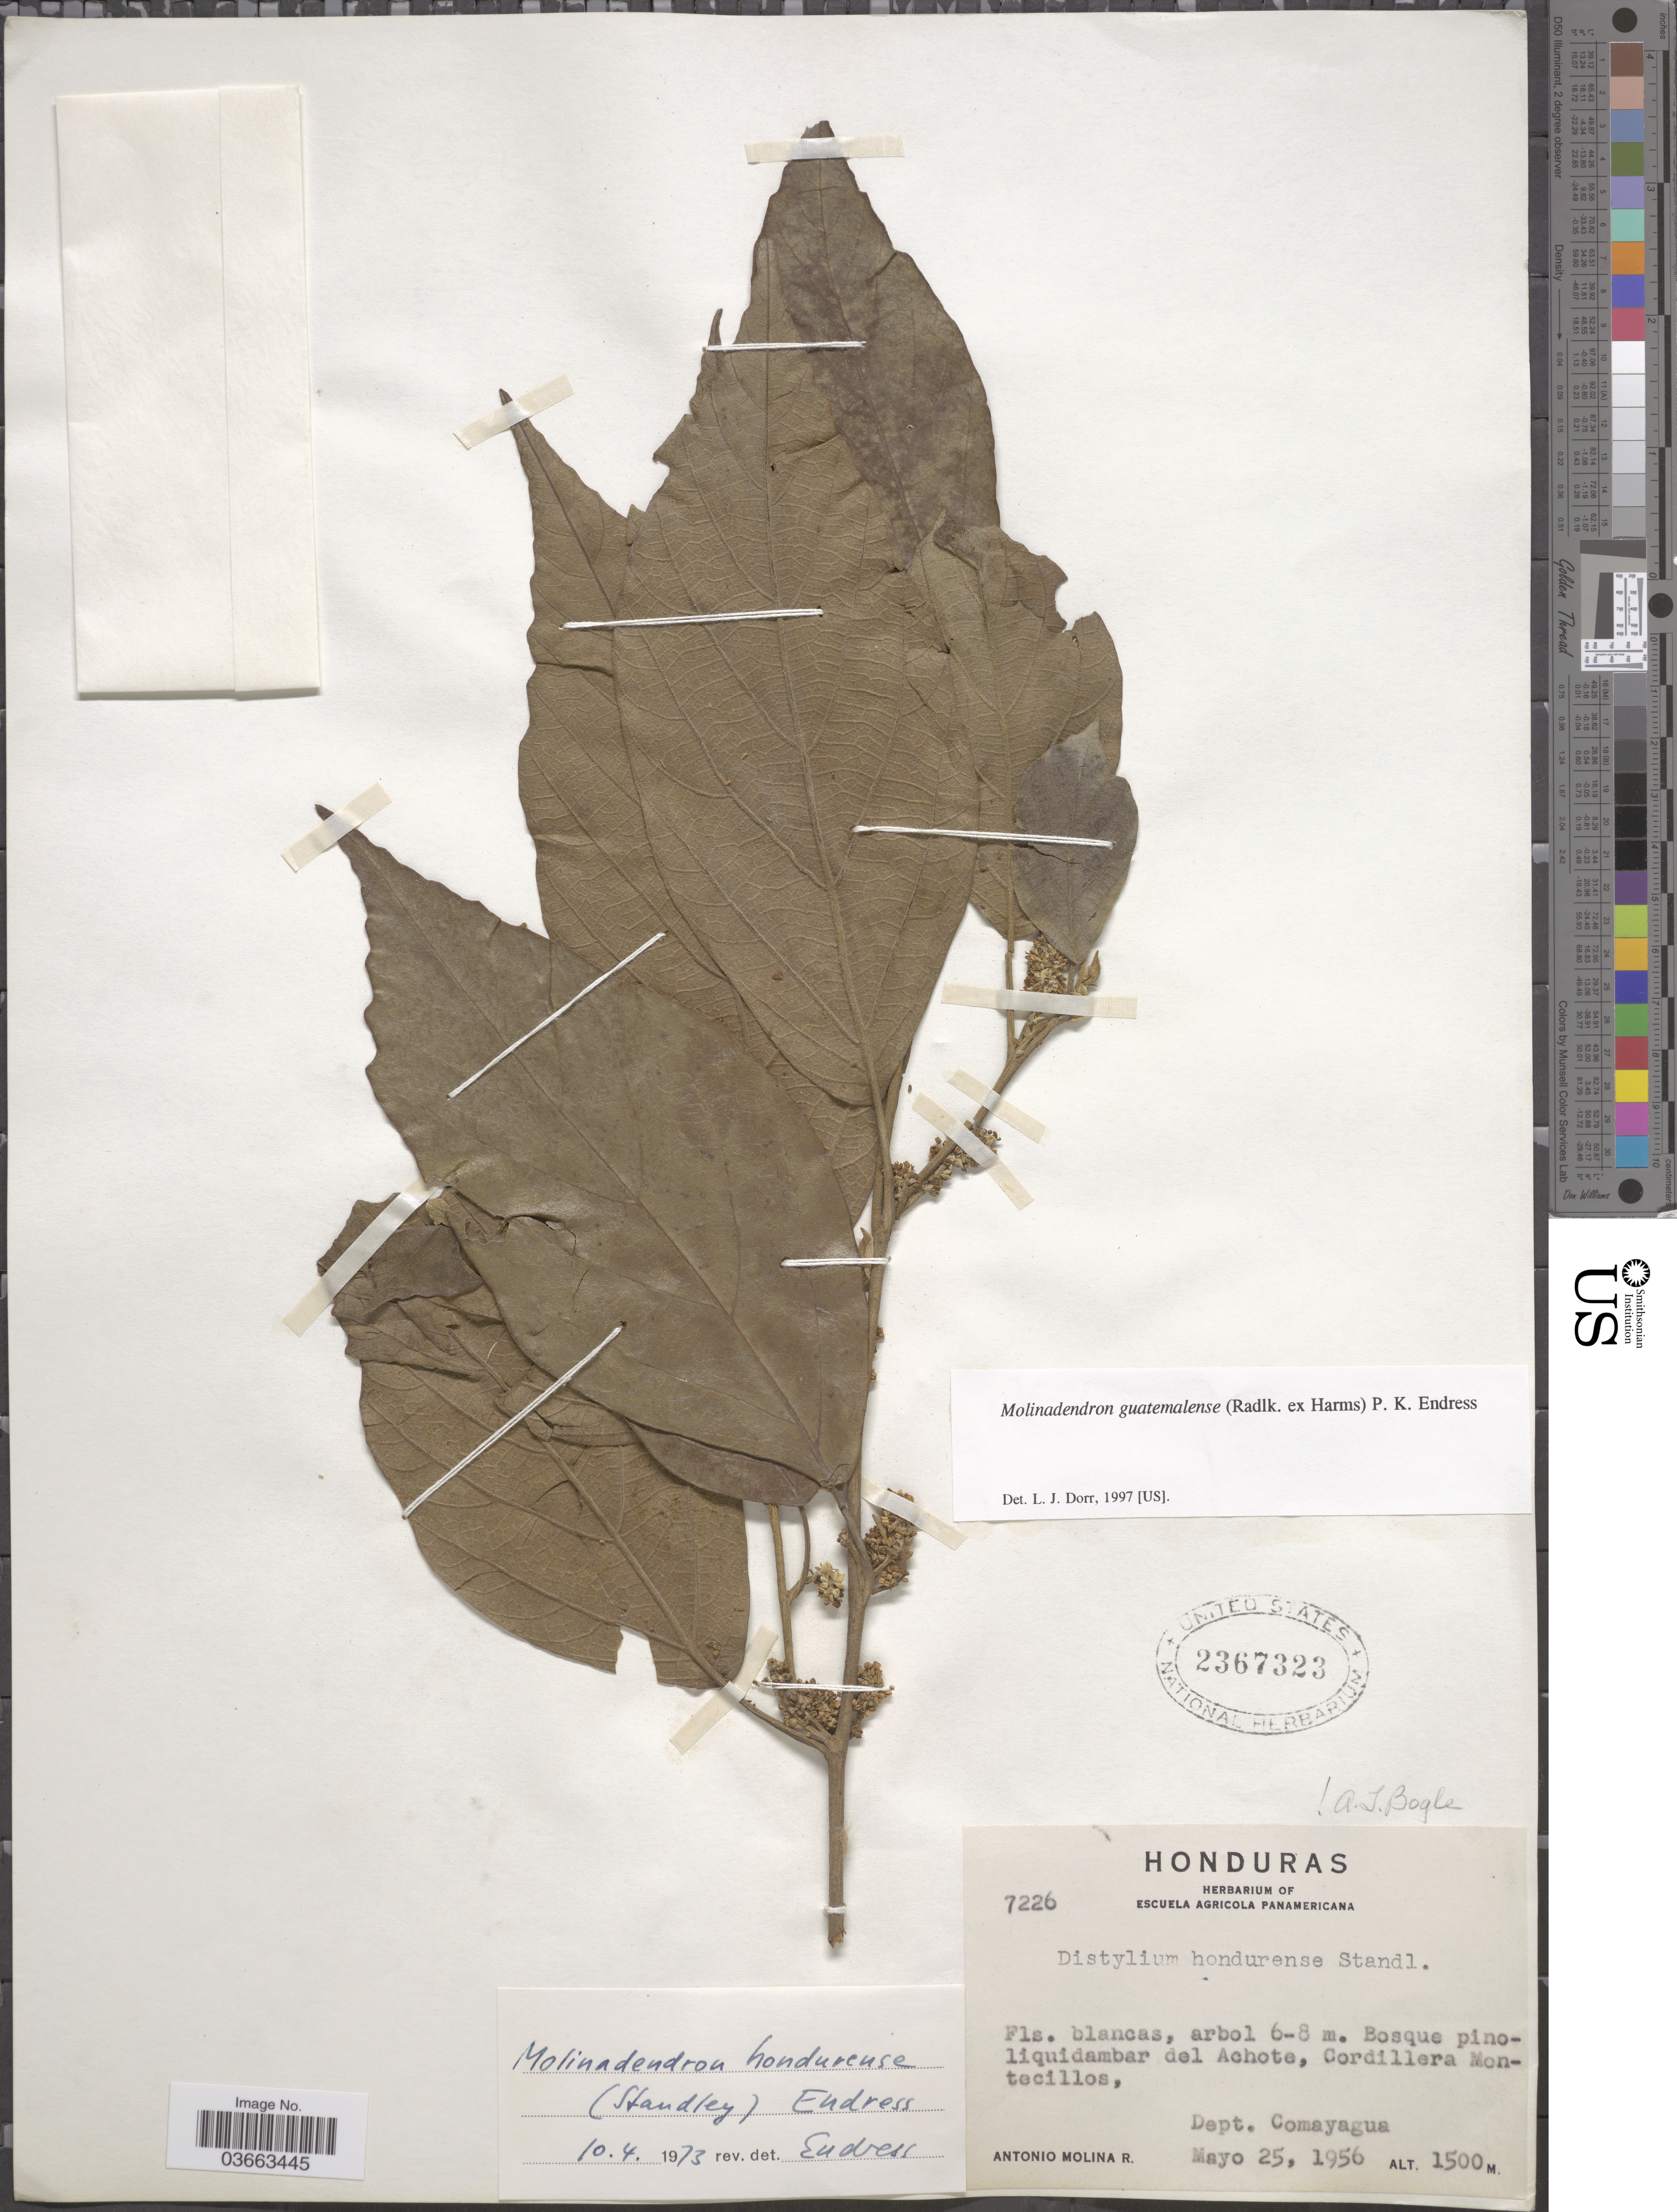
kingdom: Plantae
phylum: Tracheophyta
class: Magnoliopsida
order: Saxifragales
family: Hamamelidaceae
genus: Molinadendron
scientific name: Molinadendron guatemalense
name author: (Harms)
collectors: A. Molina R.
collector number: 7226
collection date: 1956-05-25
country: Honduras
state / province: Comayagua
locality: Bosque pinoliquidambar del Achote, Cordillera Montecillos, Dept. Comayagua.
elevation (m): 1500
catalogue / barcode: US 2367323